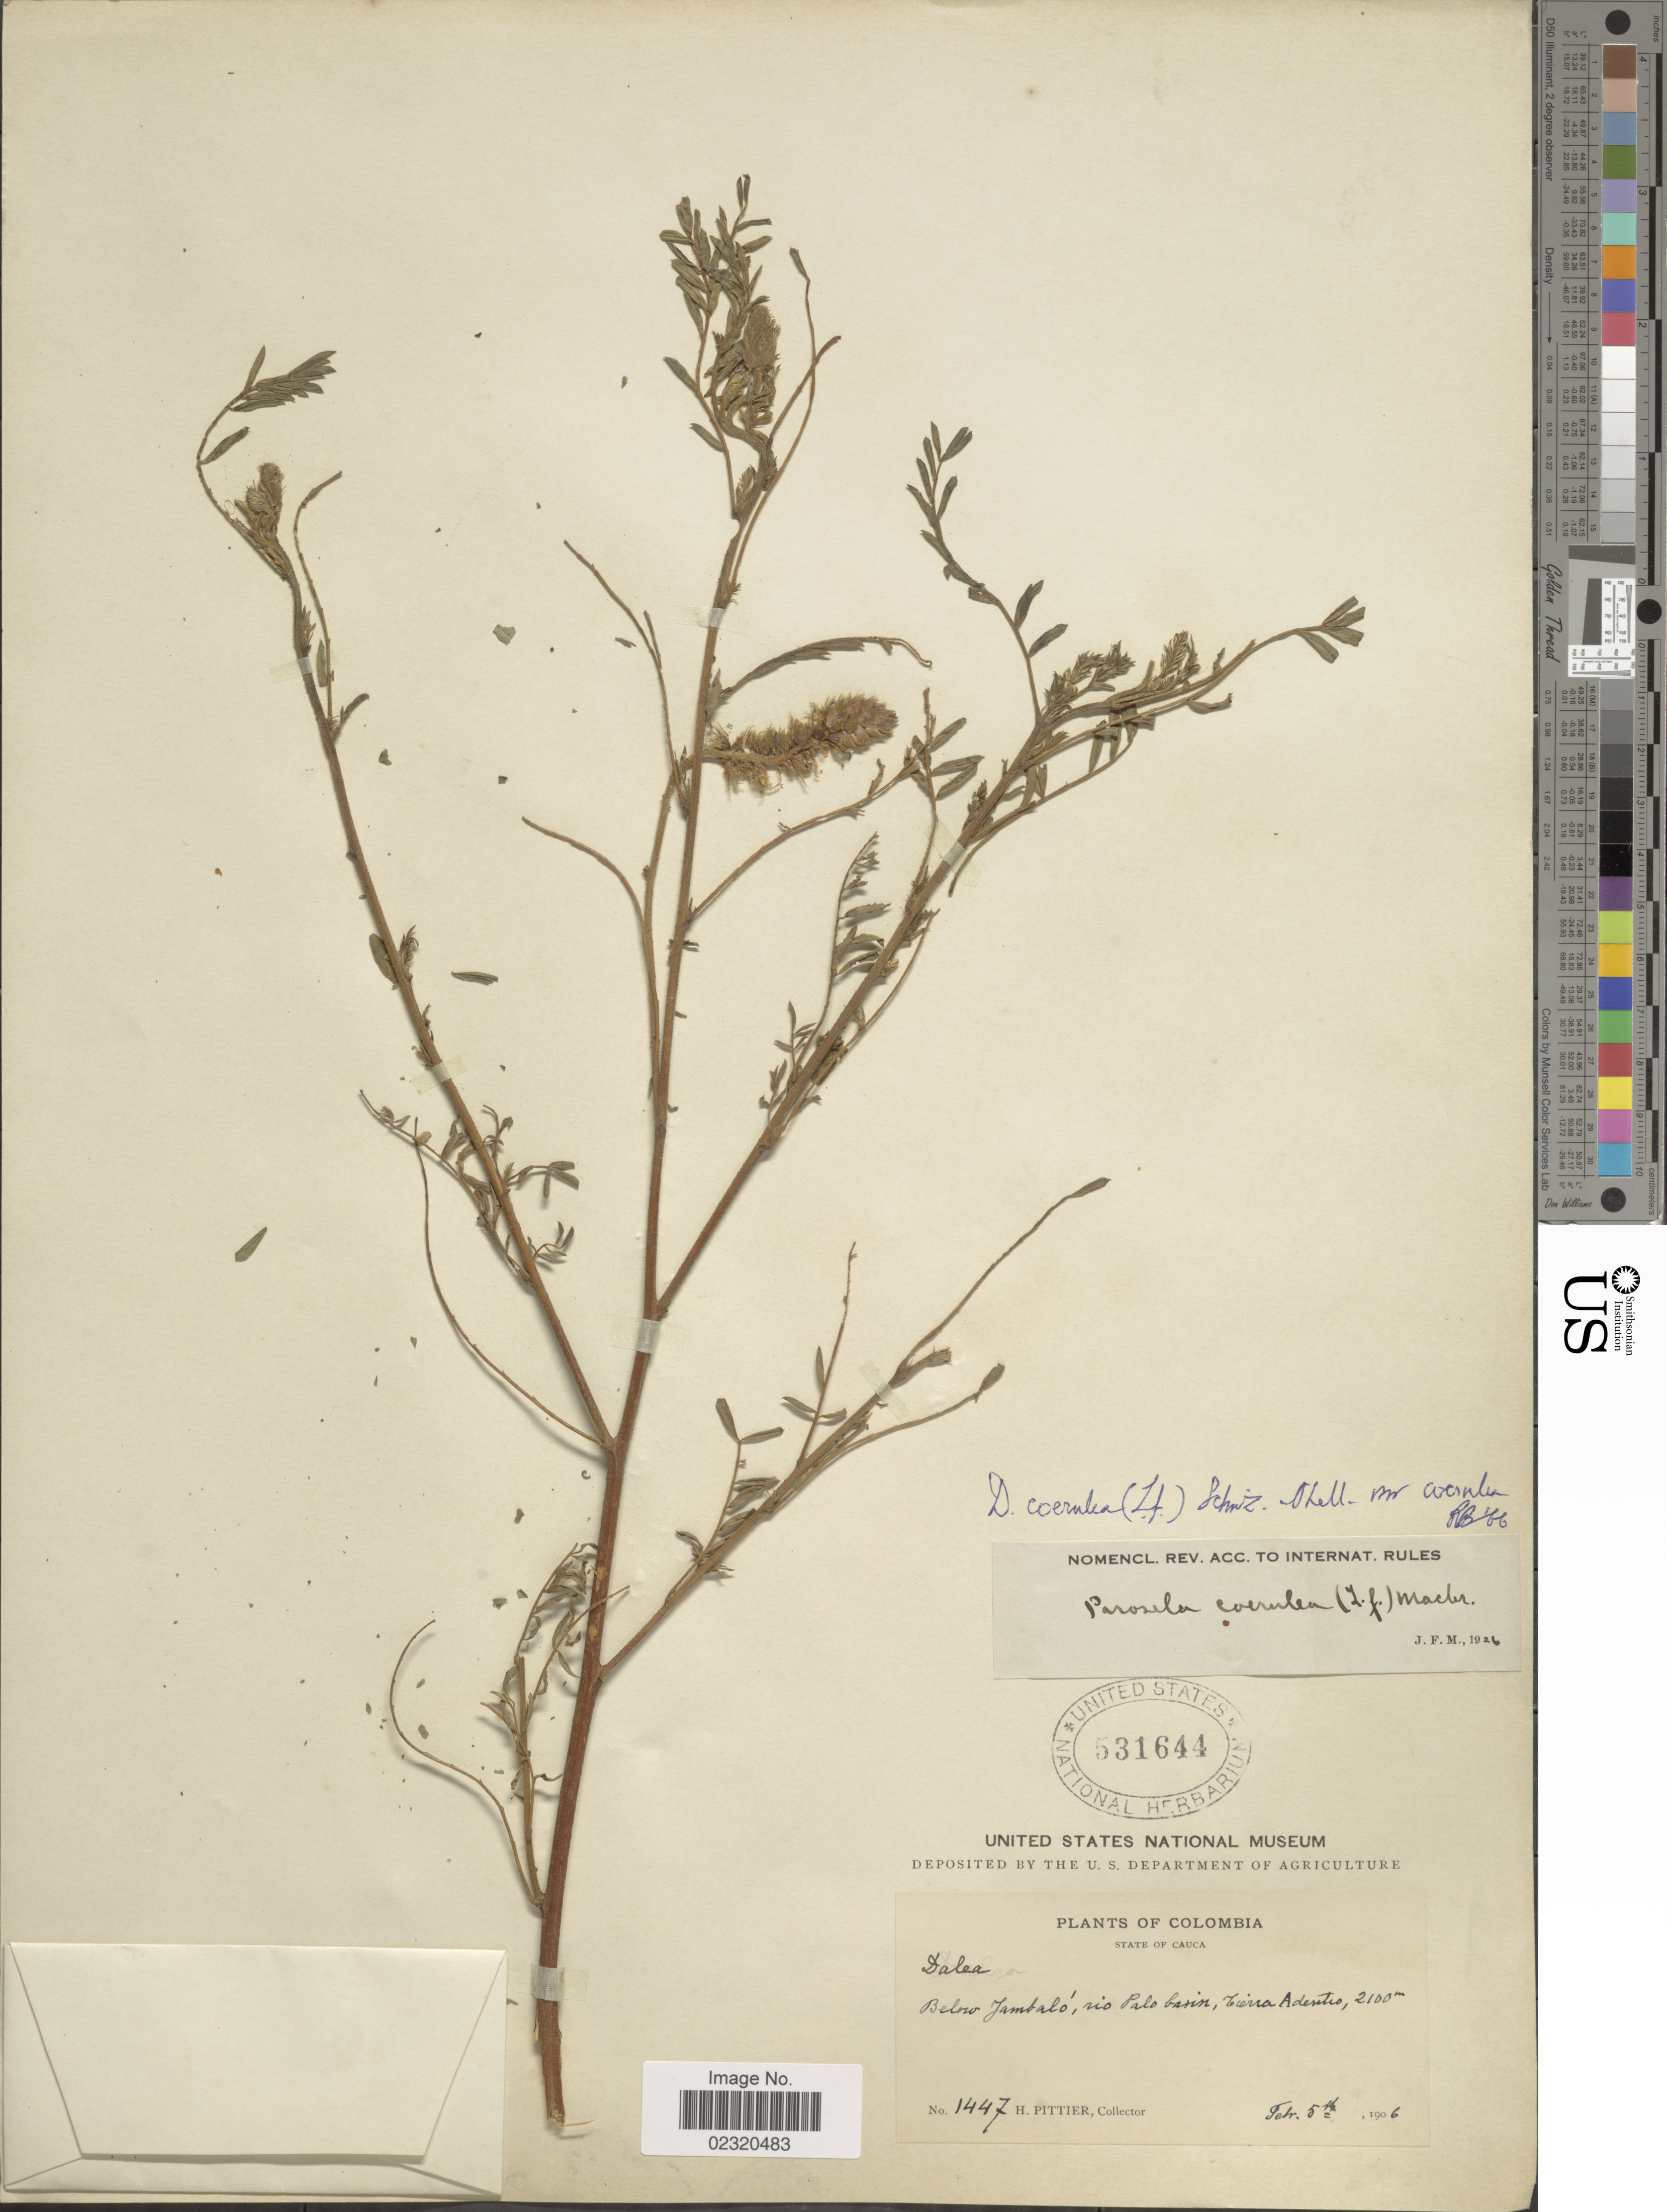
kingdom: Plantae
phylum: Tracheophyta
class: Magnoliopsida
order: Fabales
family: Fabaceae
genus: Dalea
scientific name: Dalea coerulea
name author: (L. f.) Schinz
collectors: H. F. Pittier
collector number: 1447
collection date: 1906-02-05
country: Colombia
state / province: Cauca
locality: Below Jambaló, Río Palo basin, Tierra Adentro [Tierradentro]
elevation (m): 2100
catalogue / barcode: US 531644